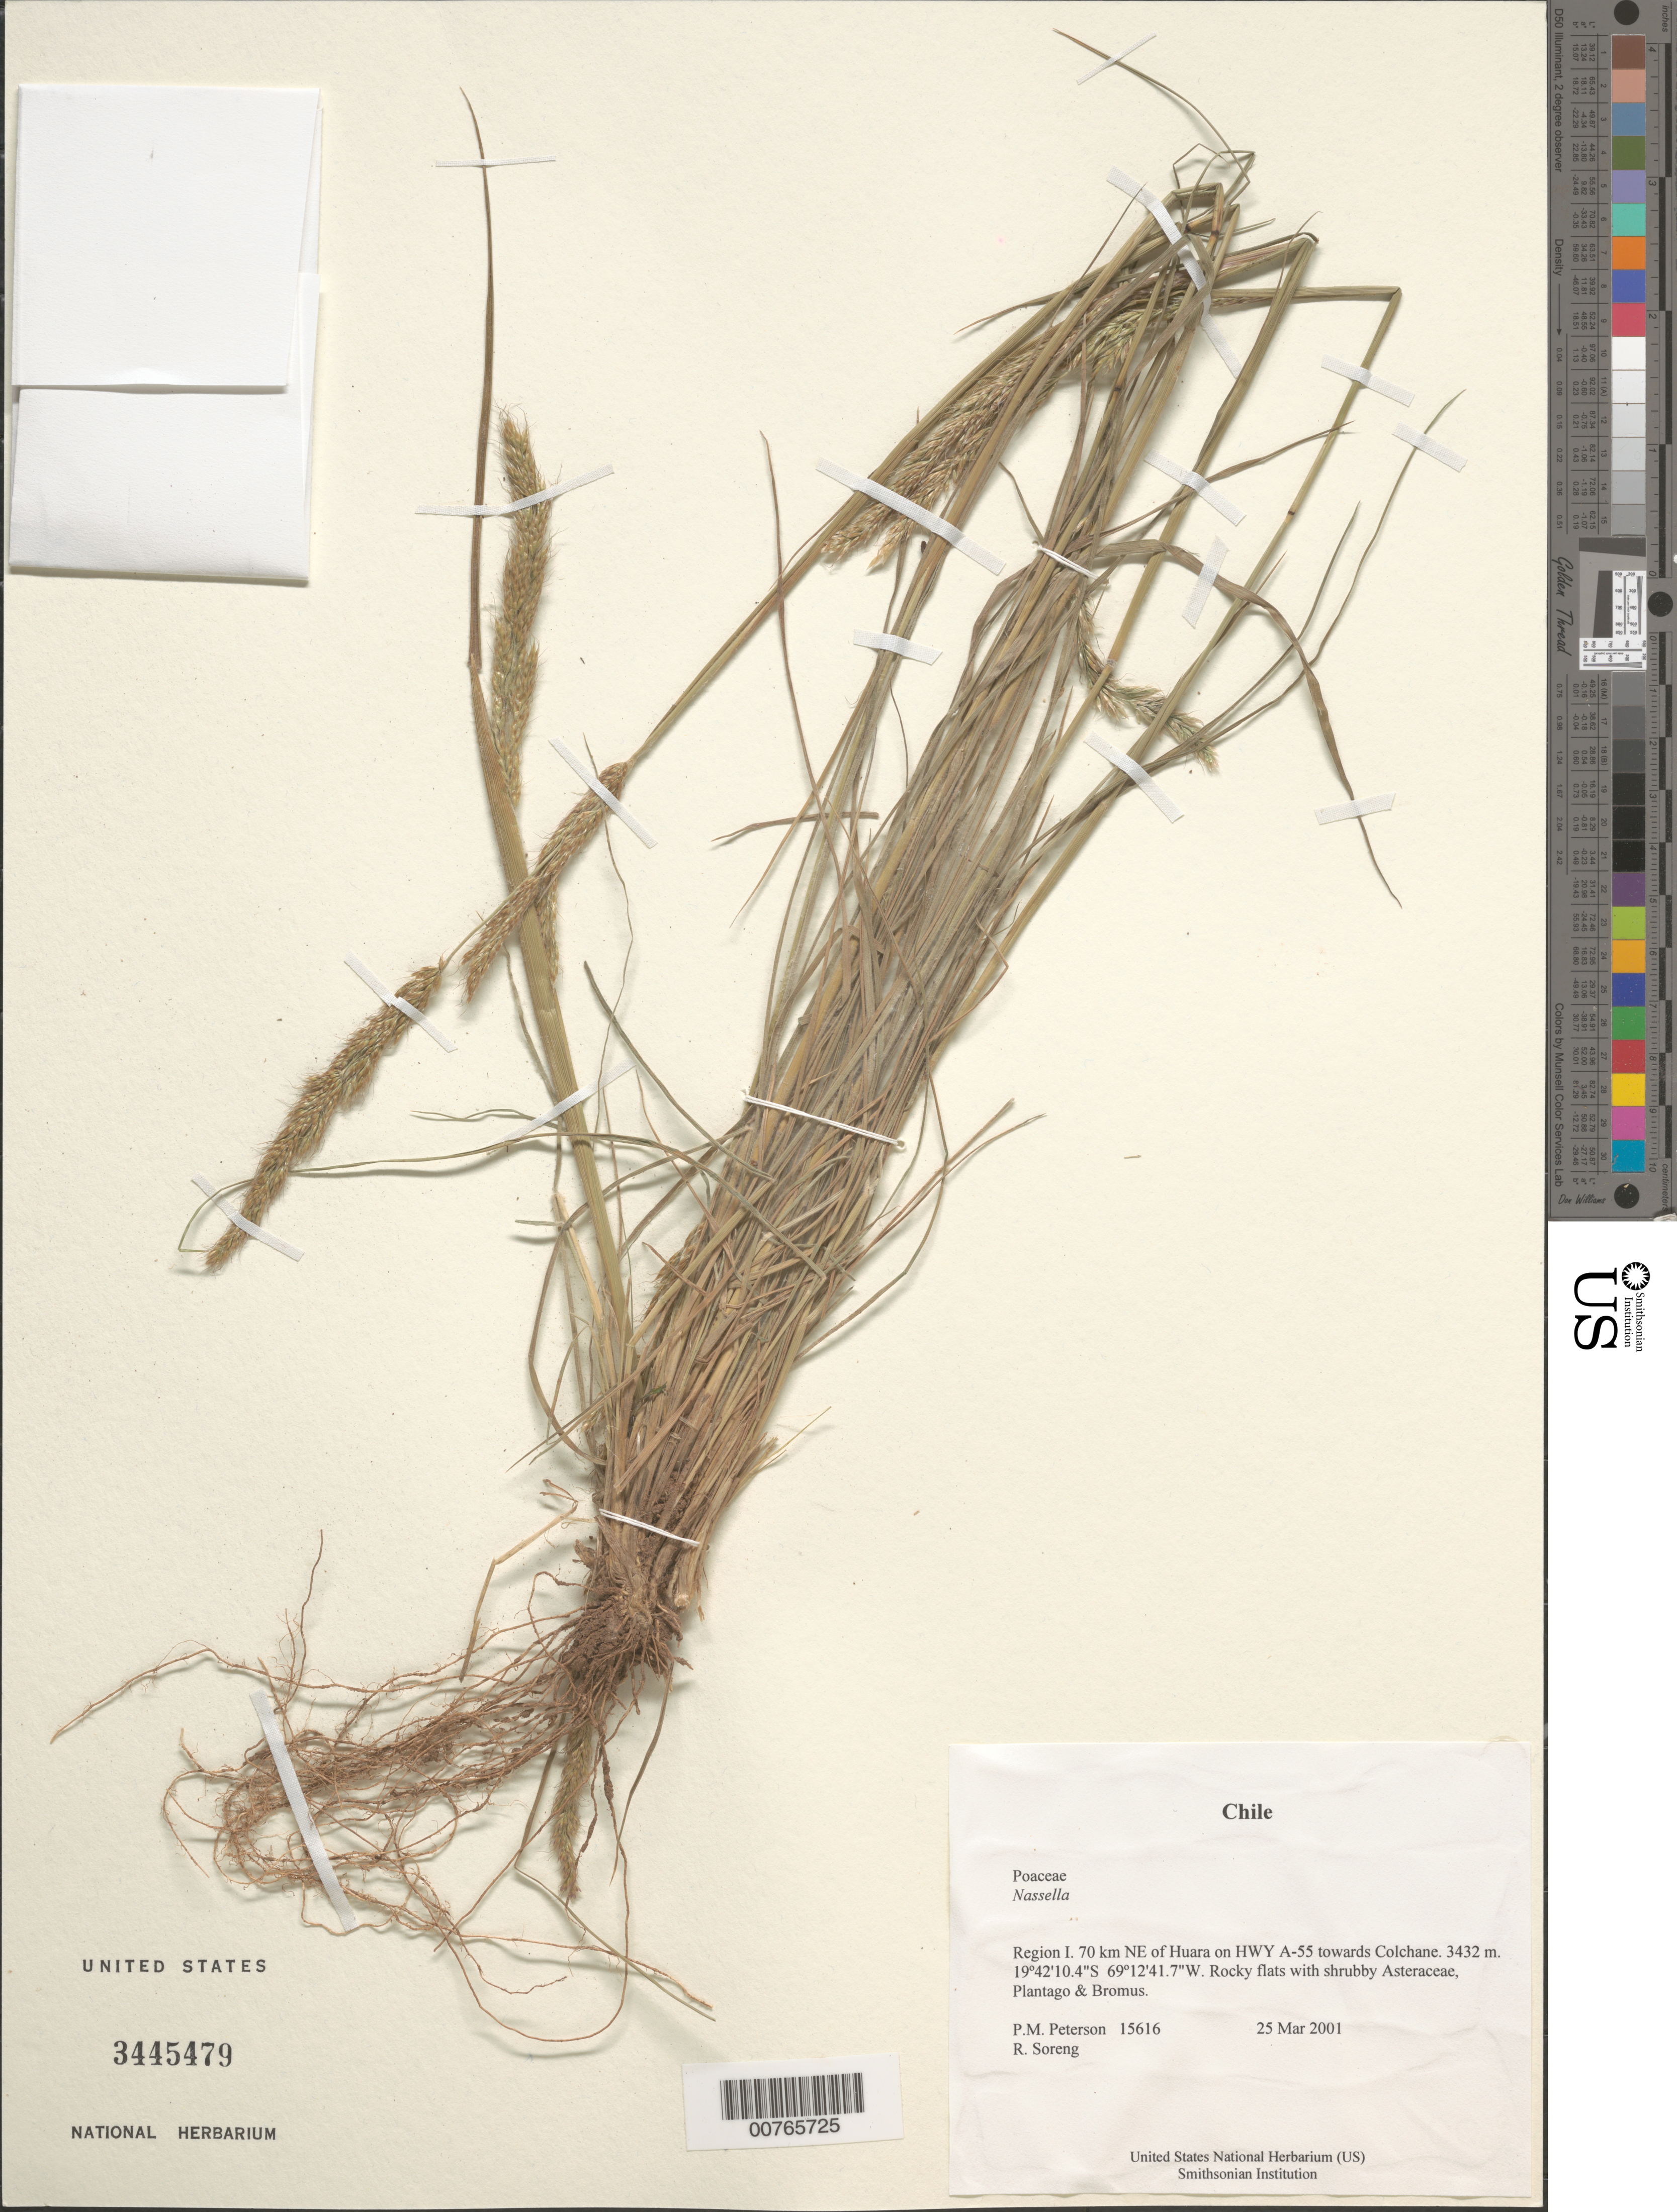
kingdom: Plantae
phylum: Tracheophyta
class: Liliopsida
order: Poales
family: Poaceae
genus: Nassella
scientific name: Nassella pubiflora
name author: (Trin. & Rupr.) É. Desv.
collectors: P. M. Peterson & R. J. Soreng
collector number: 15616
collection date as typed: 25 Mar 2001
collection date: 2001-03-25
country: Chile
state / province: Tarapacá (I)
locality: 70 km NE of Huara on HWY A-55 towards Colchane.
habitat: Rocky flats with shruby Asteraceae, Plantago & Bromus.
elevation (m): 3432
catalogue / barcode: US 3445479